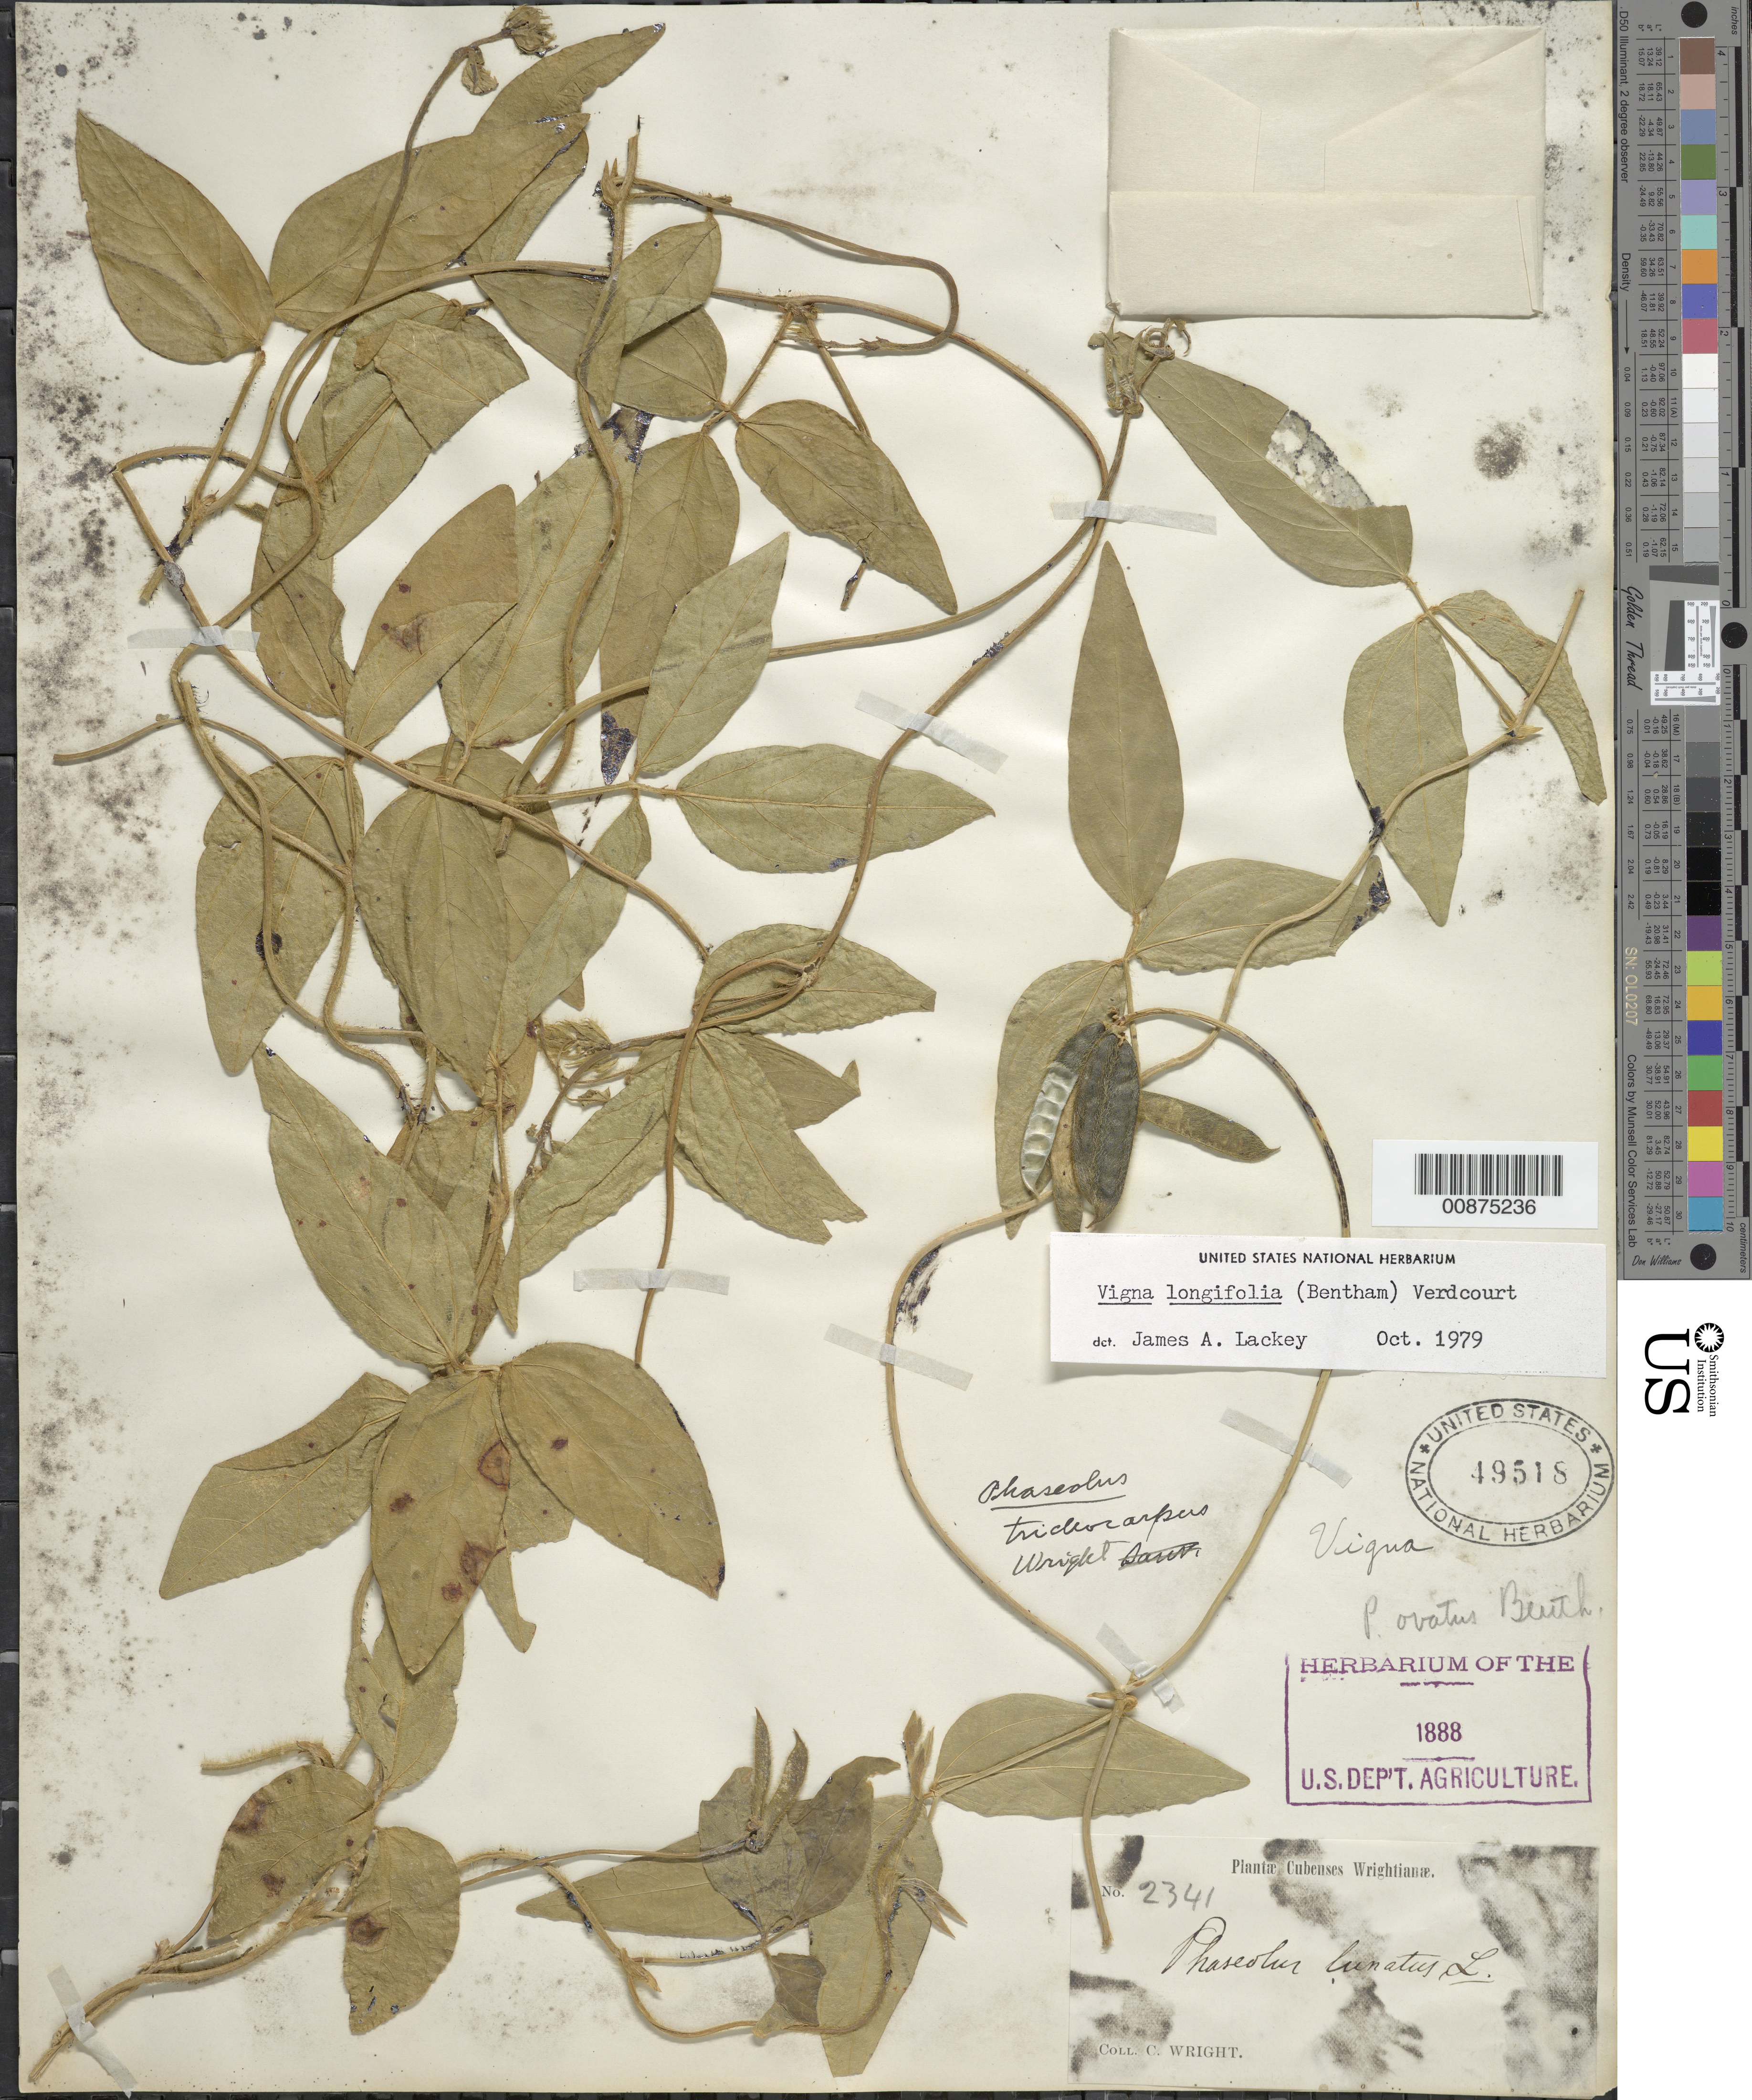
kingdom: Plantae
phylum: Tracheophyta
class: Magnoliopsida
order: Fabales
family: Fabaceae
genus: Vigna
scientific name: Vigna longifolia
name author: (Benth.) Verdc.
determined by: Lackey, James A.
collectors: C. Wright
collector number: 2341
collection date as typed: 1800 to -- --- 1899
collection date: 1800/1899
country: Cuba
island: Cuba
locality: Cuba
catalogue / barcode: US 49518